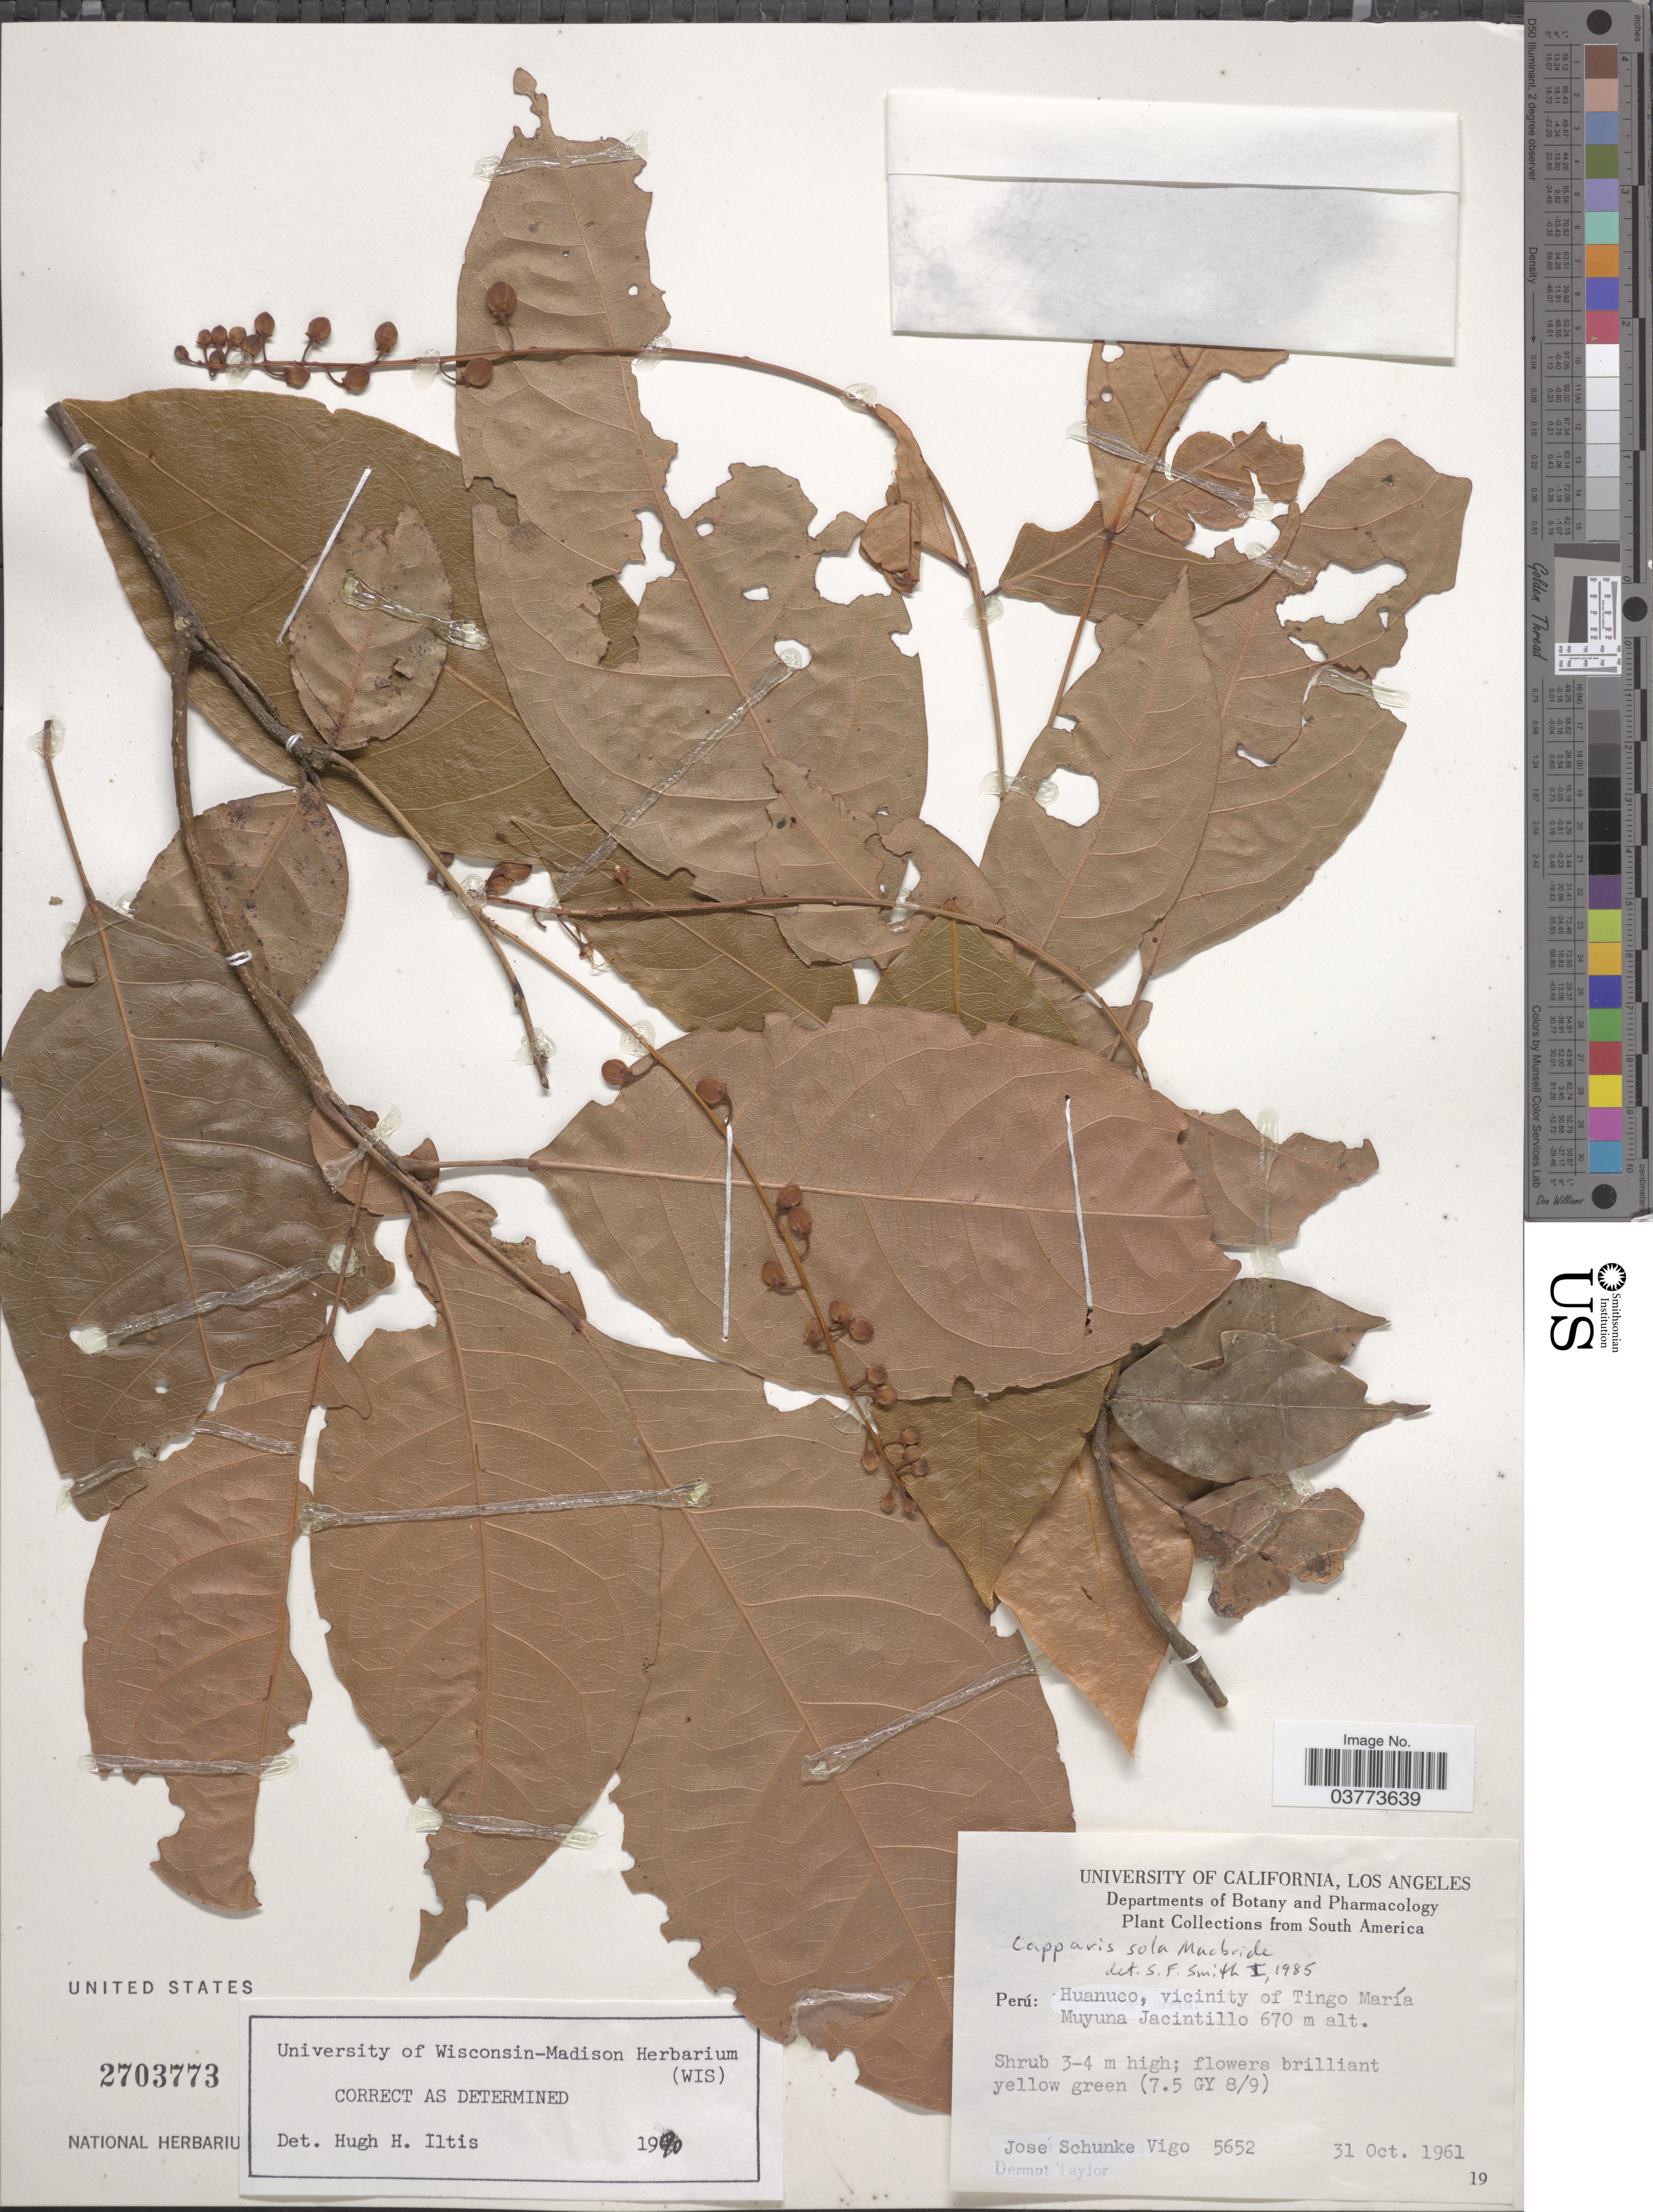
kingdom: Plantae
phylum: Tracheophyta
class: Magnoliopsida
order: Brassicales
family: Capparaceae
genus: Capparidastrum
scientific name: Capparidastrum sola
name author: (J.F. Macbr.) Iltis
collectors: J. Schunke Vigo & D. Taylor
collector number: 5652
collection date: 1961-10-31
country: Peru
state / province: Huánuco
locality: Vicinity of Tingo María, Muyuna Jacintillo.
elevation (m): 670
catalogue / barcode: US 2703773